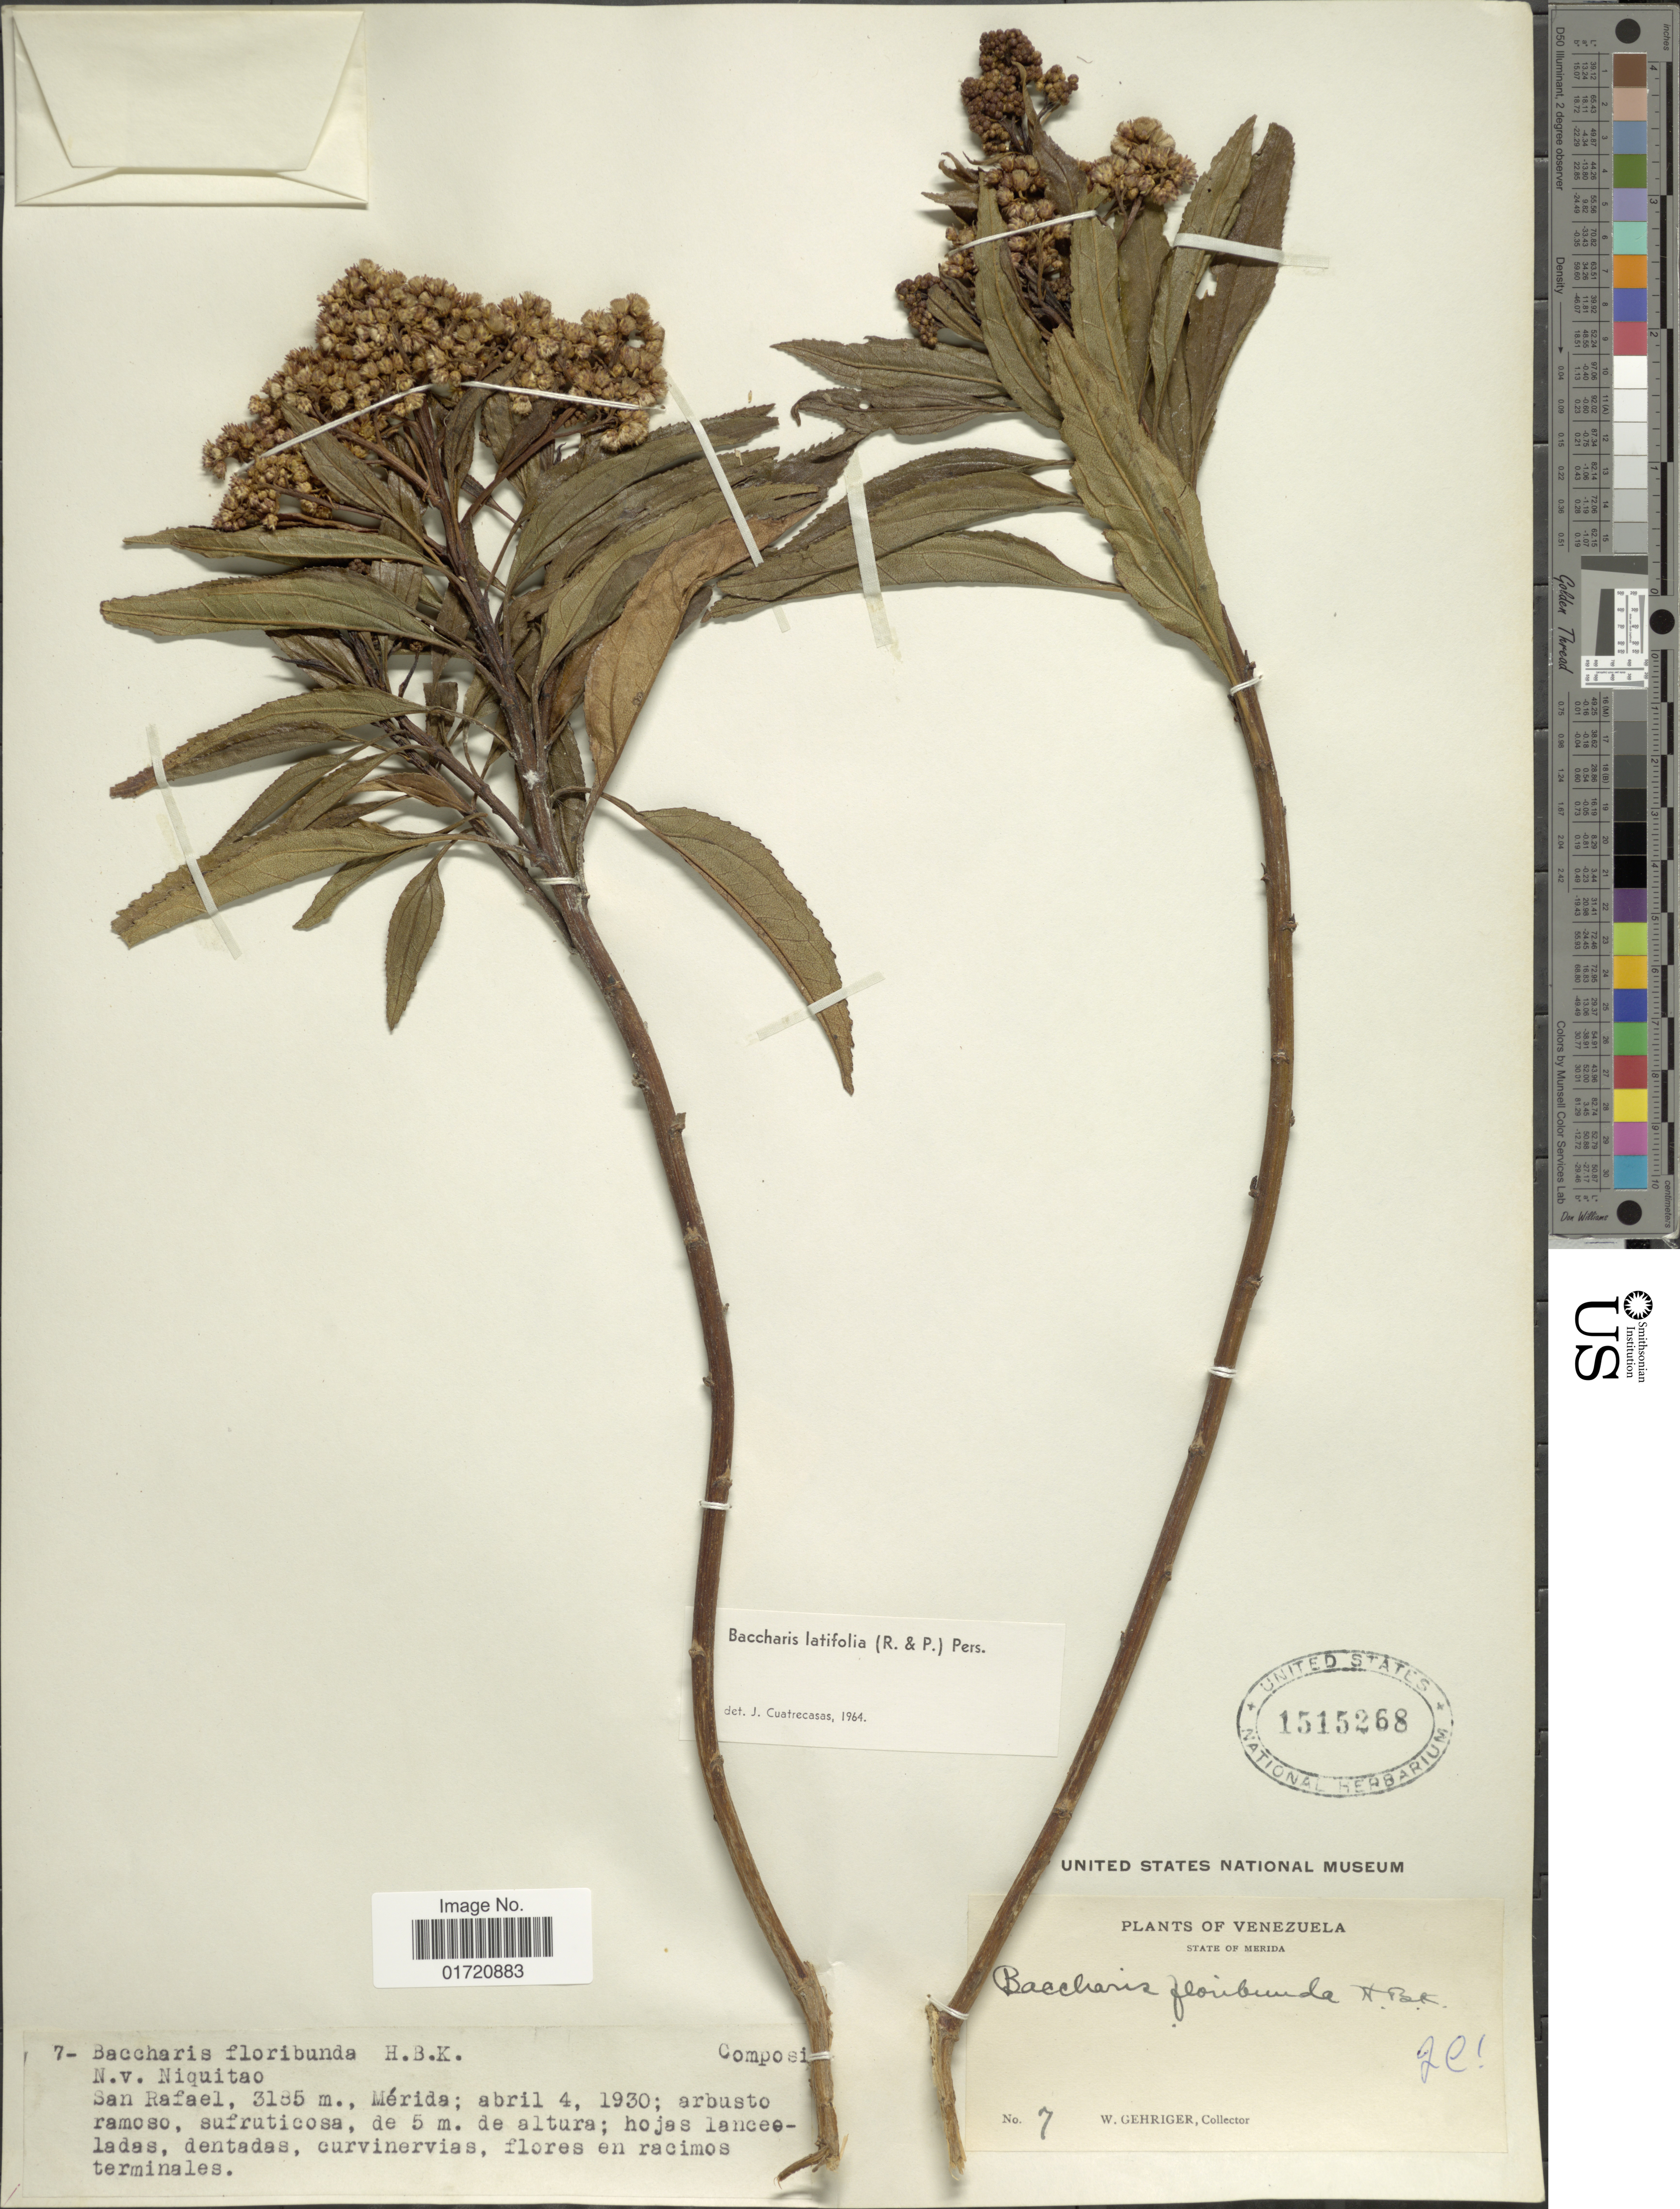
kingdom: Plantae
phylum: Tracheophyta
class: Magnoliopsida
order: Asterales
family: Asteraceae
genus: Baccharis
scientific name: Baccharis latifolia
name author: (Ruiz & Pav.) Pers.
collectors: W. Gehriger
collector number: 7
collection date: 1930-04-04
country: Venezuela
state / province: Mérida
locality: San Rafael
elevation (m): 3185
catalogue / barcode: US 1515268